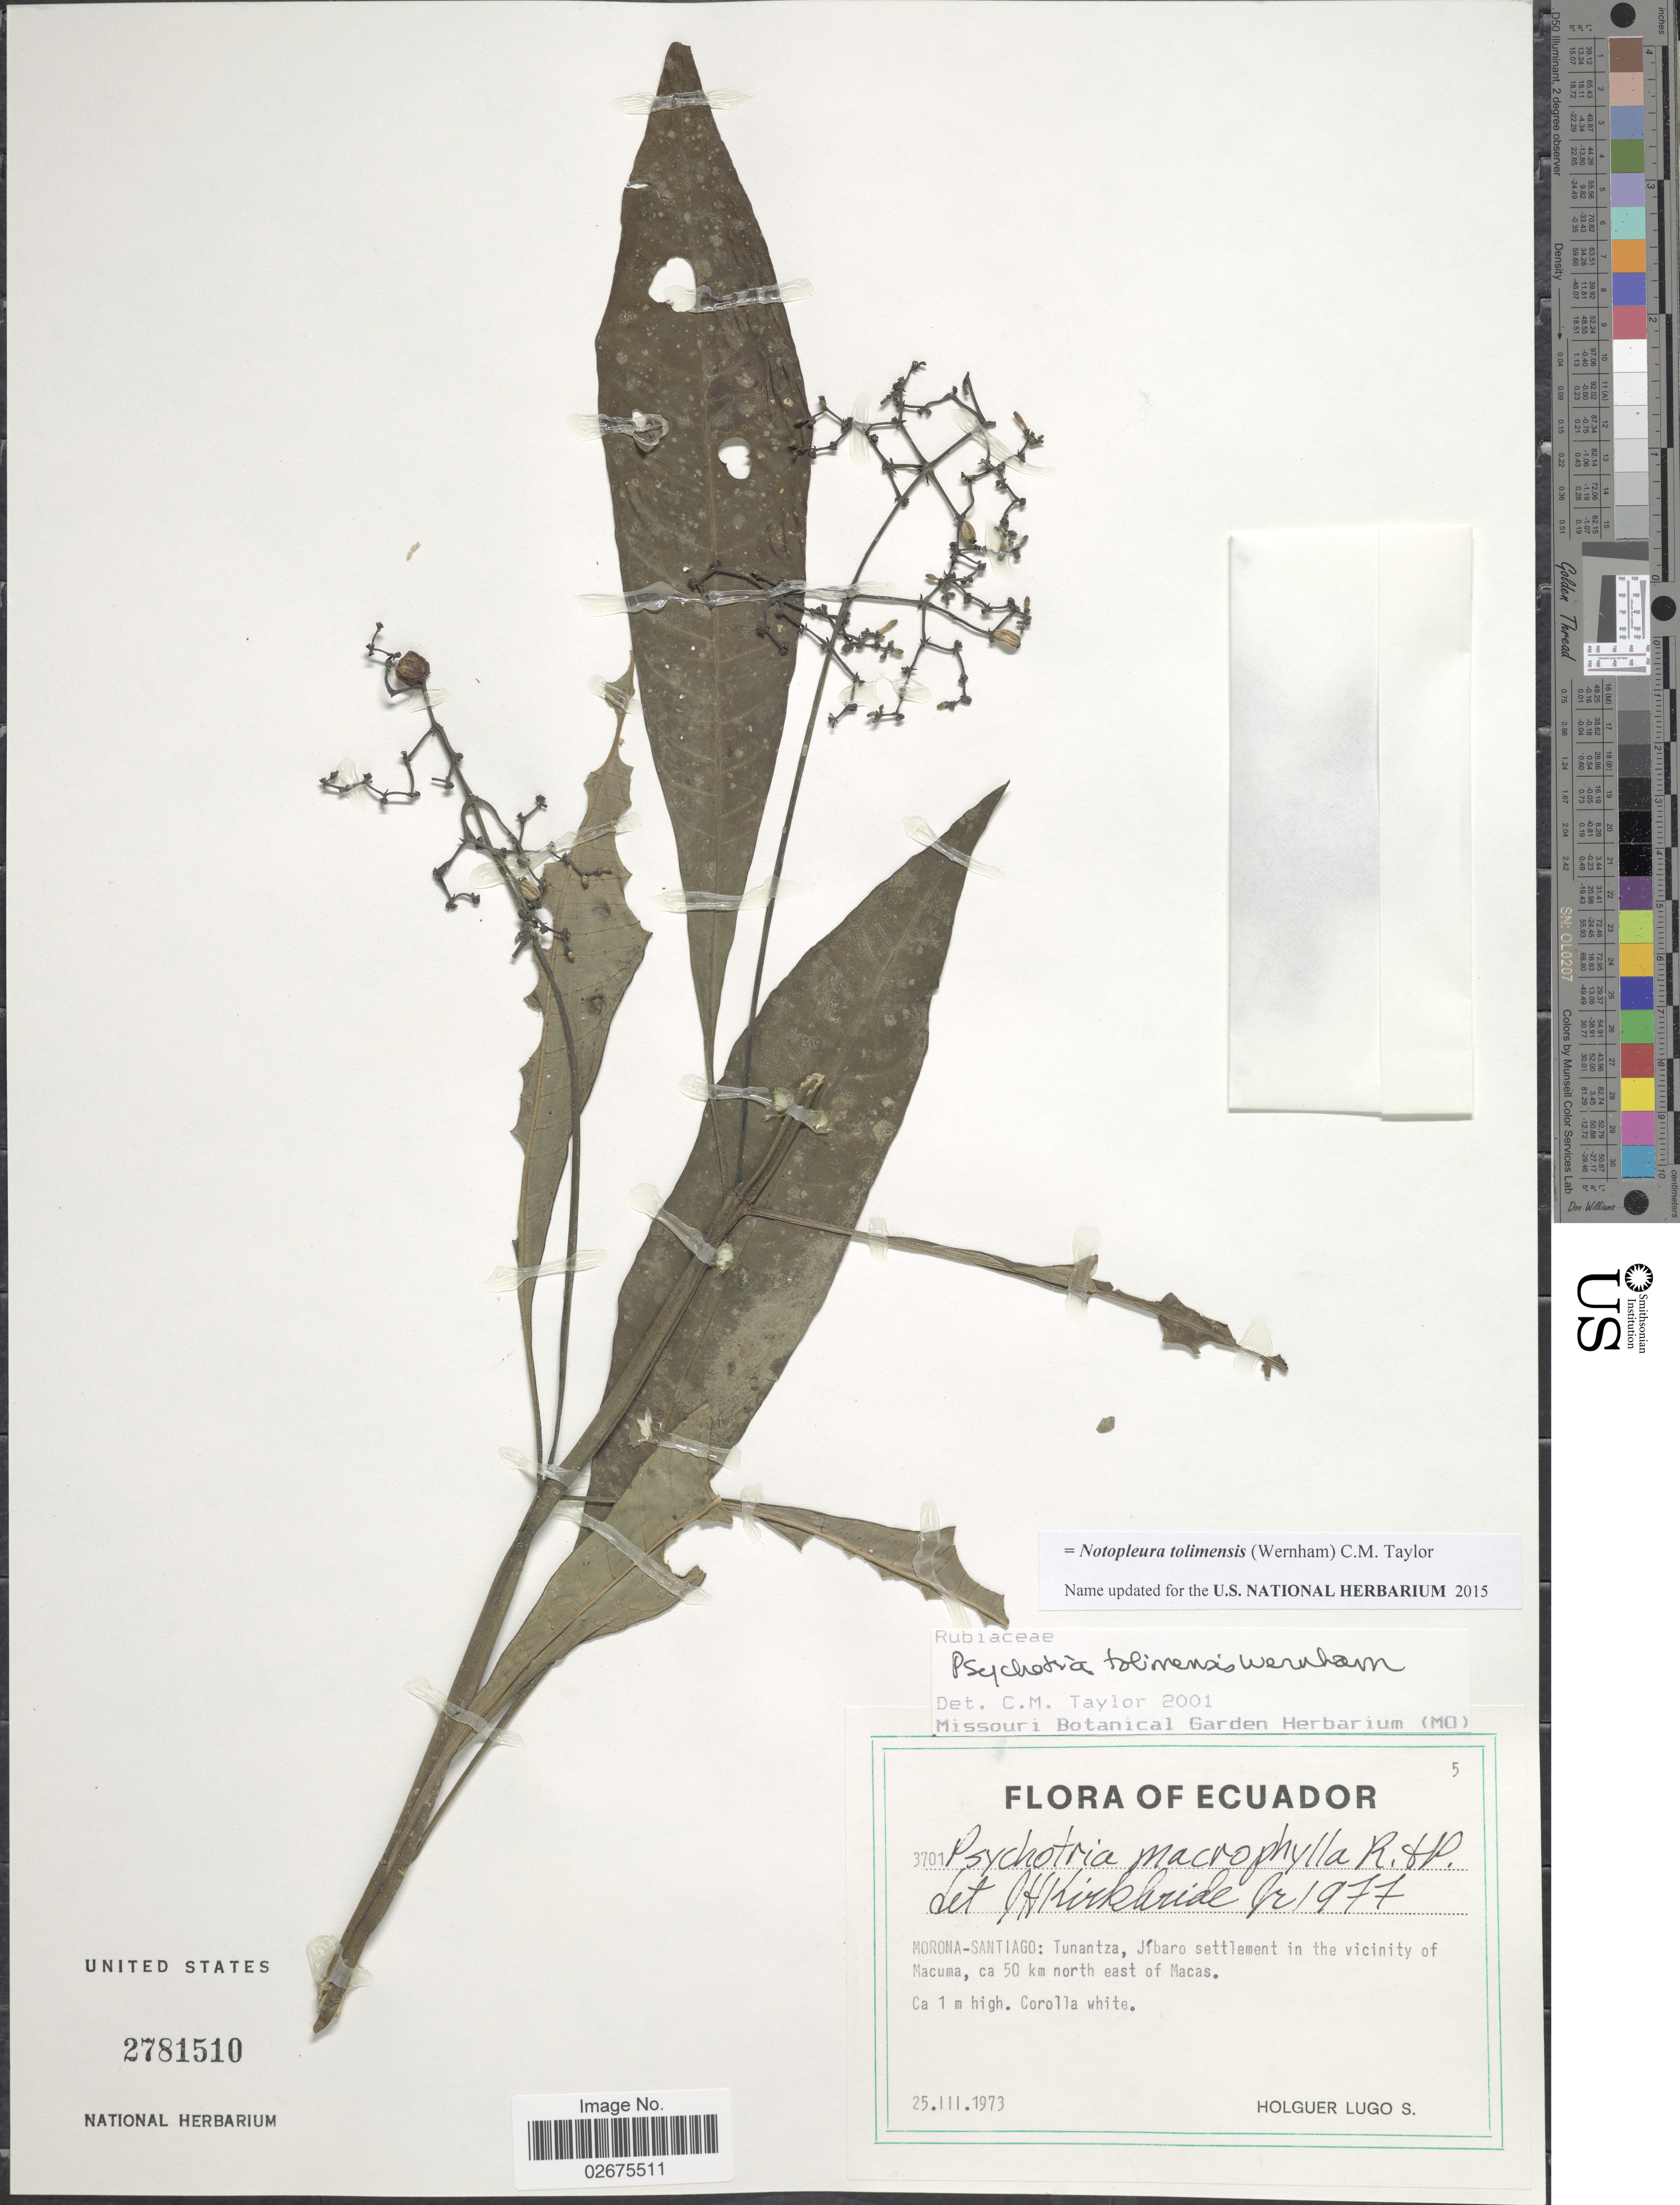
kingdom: Plantae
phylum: Tracheophyta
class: Magnoliopsida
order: Gentianales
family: Rubiaceae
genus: Notopleura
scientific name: Notopleura tolimensis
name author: (Wernham) C.M. Taylor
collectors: H. Lugo S.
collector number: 3701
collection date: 1973-03-25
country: Ecuador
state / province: Morona-Santiago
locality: Tunantza. Jibaro settlement in the vicinity of Macuma, ca 50 km north east of Macas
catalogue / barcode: US 2781510